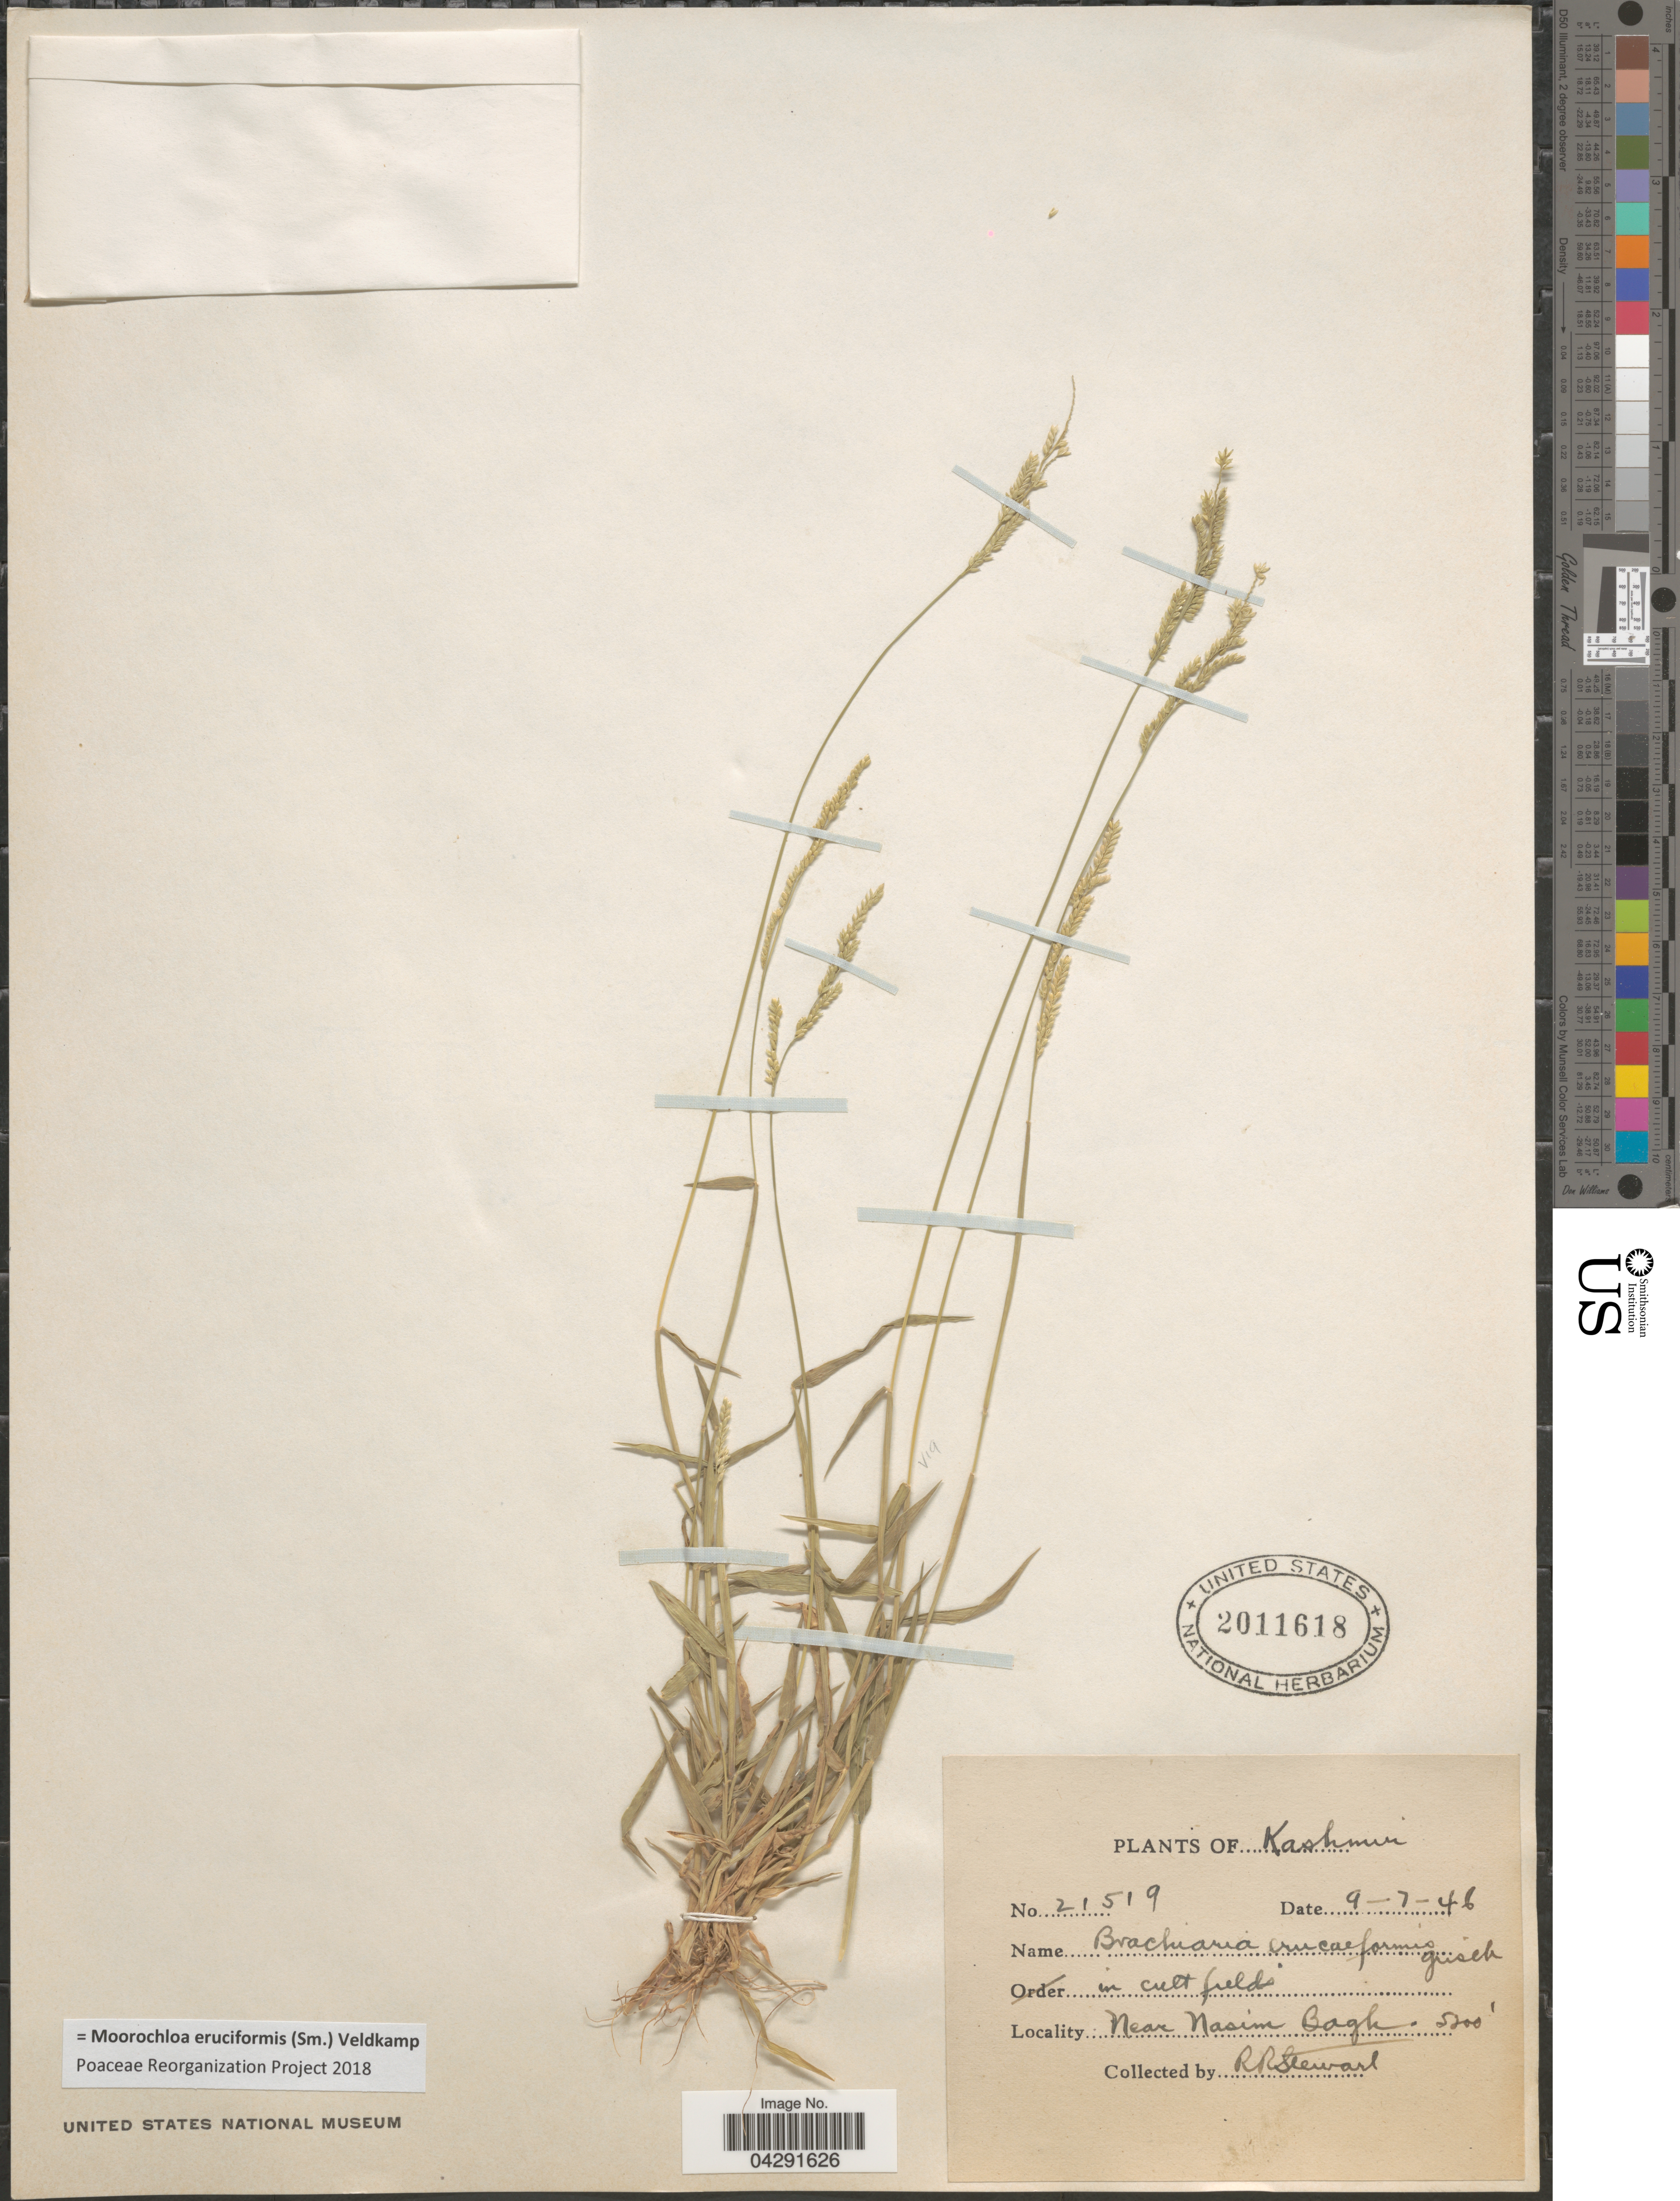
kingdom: Plantae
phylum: Tracheophyta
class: Liliopsida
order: Poales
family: Poaceae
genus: Moorochloa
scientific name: Moorochloa eruciformis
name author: (Sm.) Veldkamp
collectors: R. Stewart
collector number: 21519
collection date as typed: Transcribed d/m/y: 9/7/46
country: India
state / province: Jammu and Kashmir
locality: Kashmir. In cult fields. Near Nasim Bagh.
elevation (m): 1585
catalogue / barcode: US 2011618